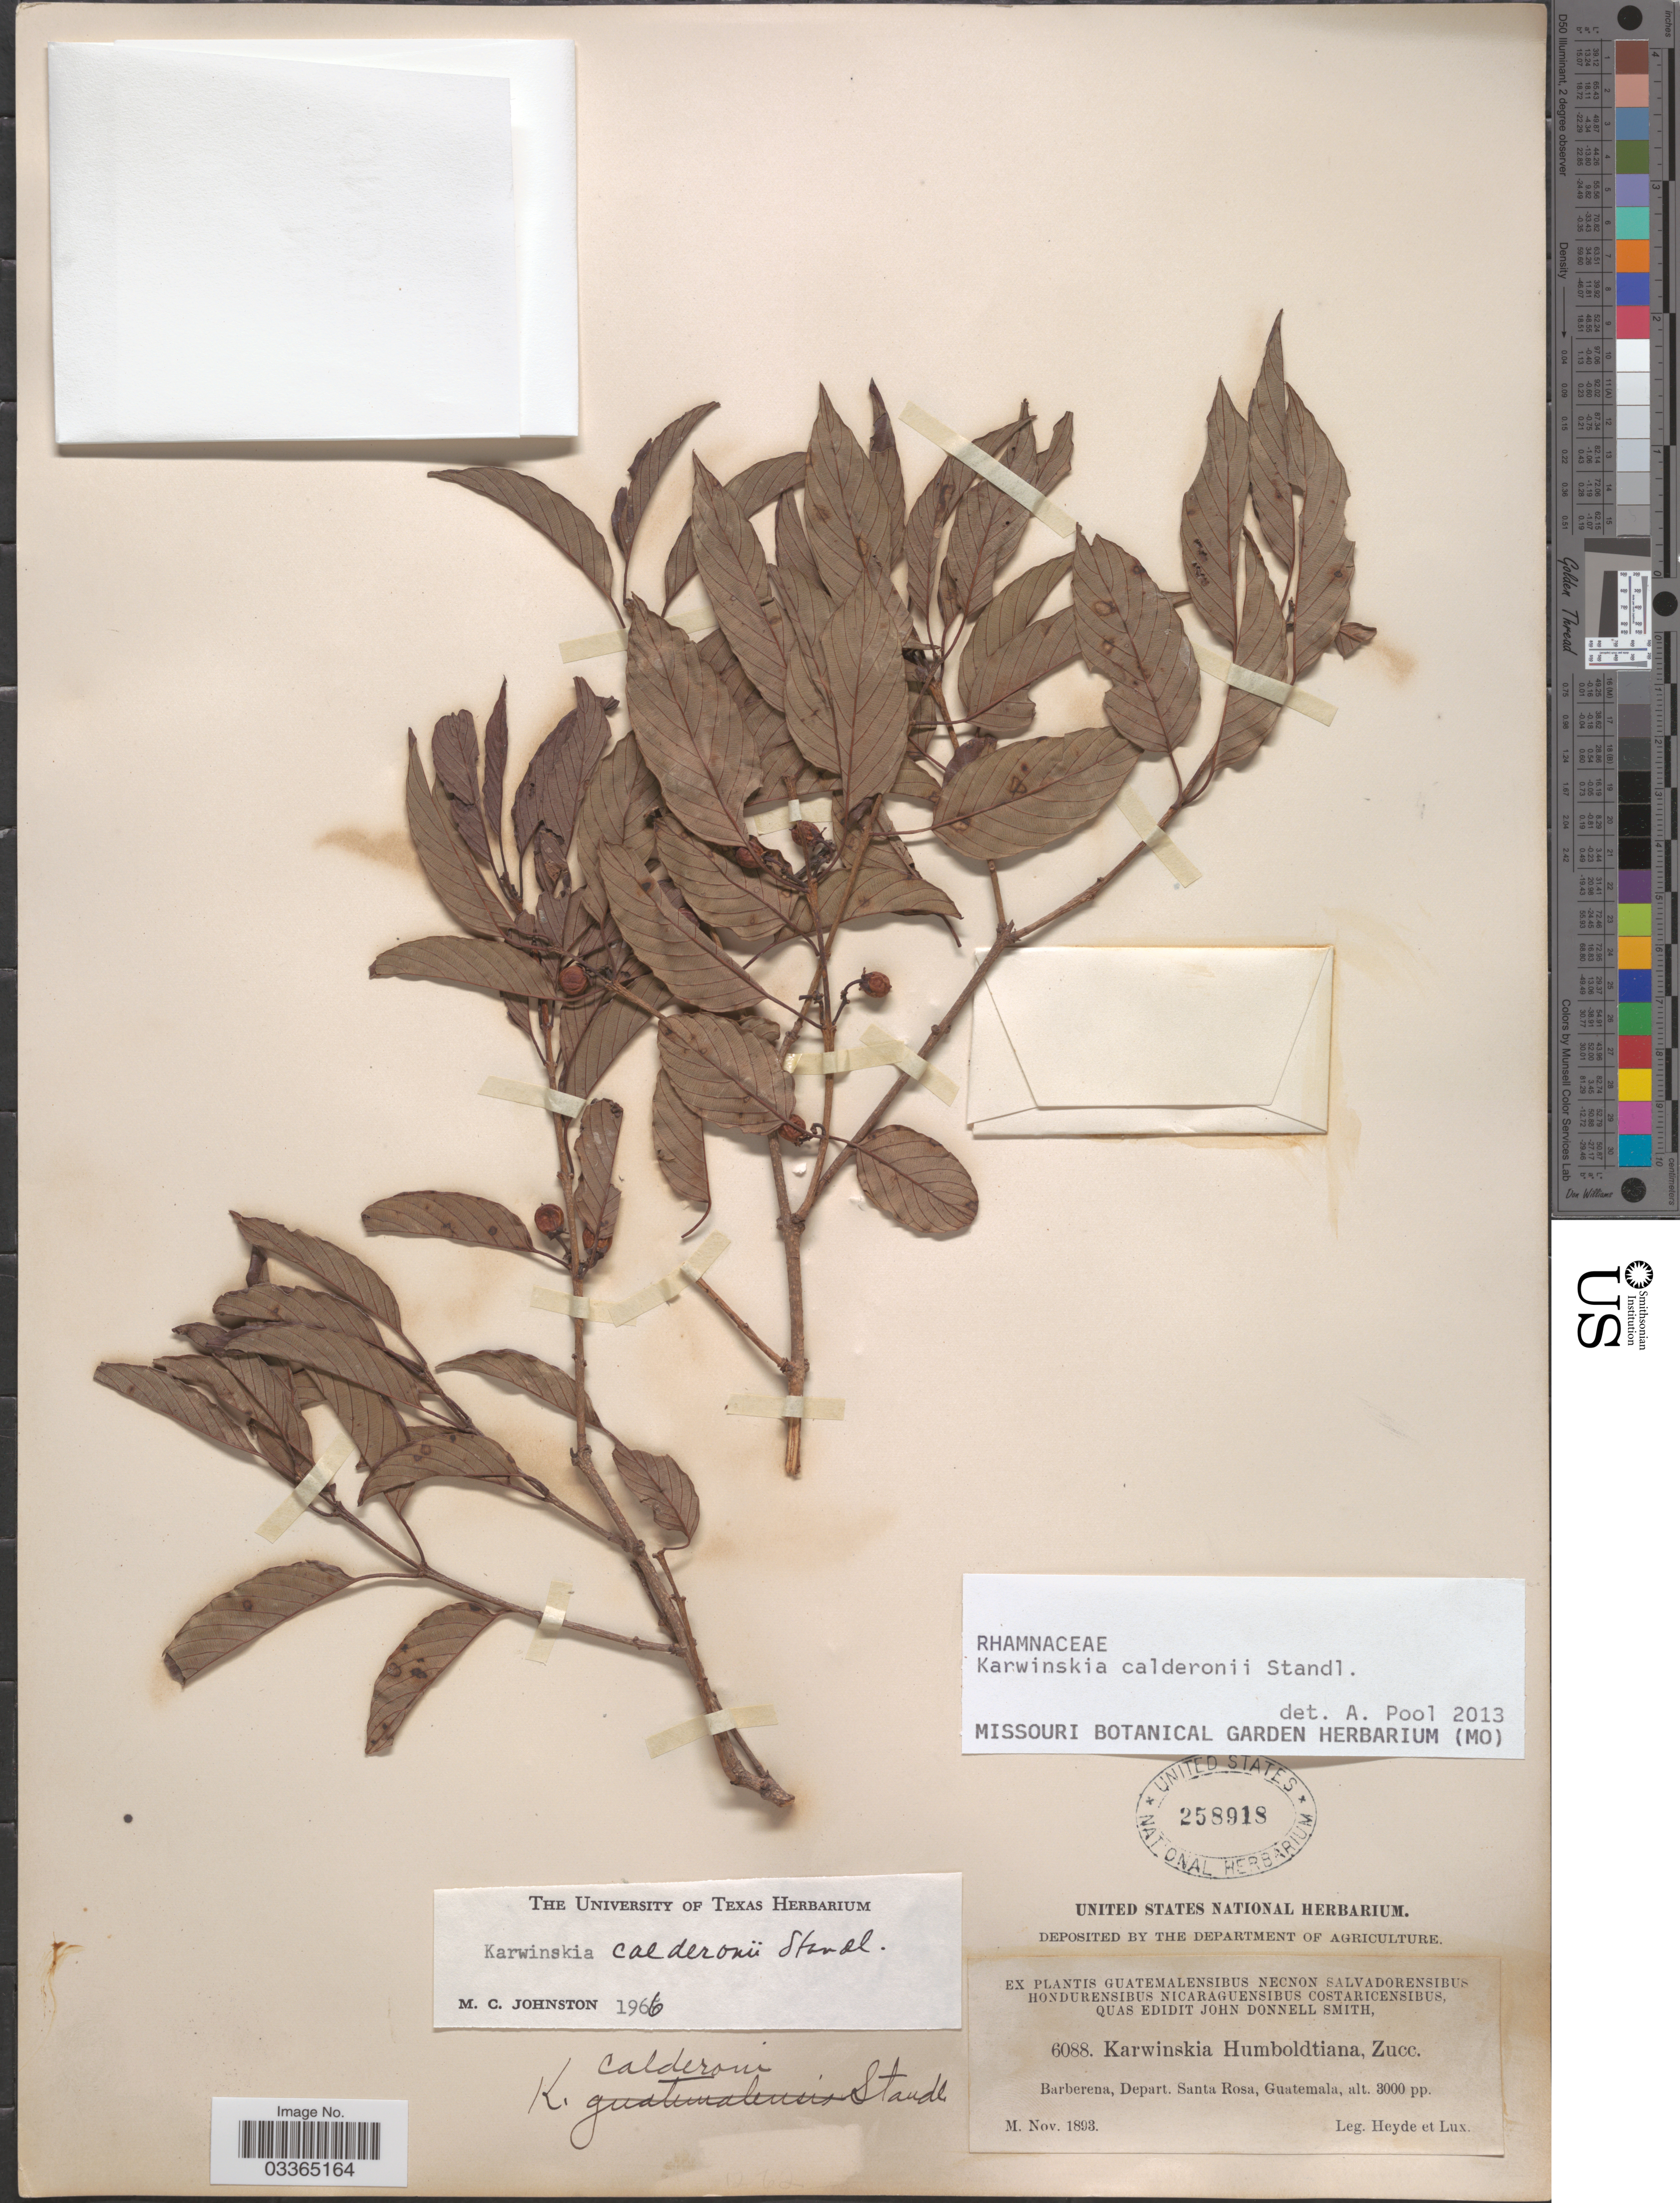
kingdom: Plantae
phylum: Tracheophyta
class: Magnoliopsida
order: Rosales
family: Rhamnaceae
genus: Karwinskia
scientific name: Karwinskia calderonii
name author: Standl.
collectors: Heyde & Lux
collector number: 6088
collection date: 1893-11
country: Guatemala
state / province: Santa Rosa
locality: Barberena, Depart. Santa Rosa.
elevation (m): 914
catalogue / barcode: US 258918